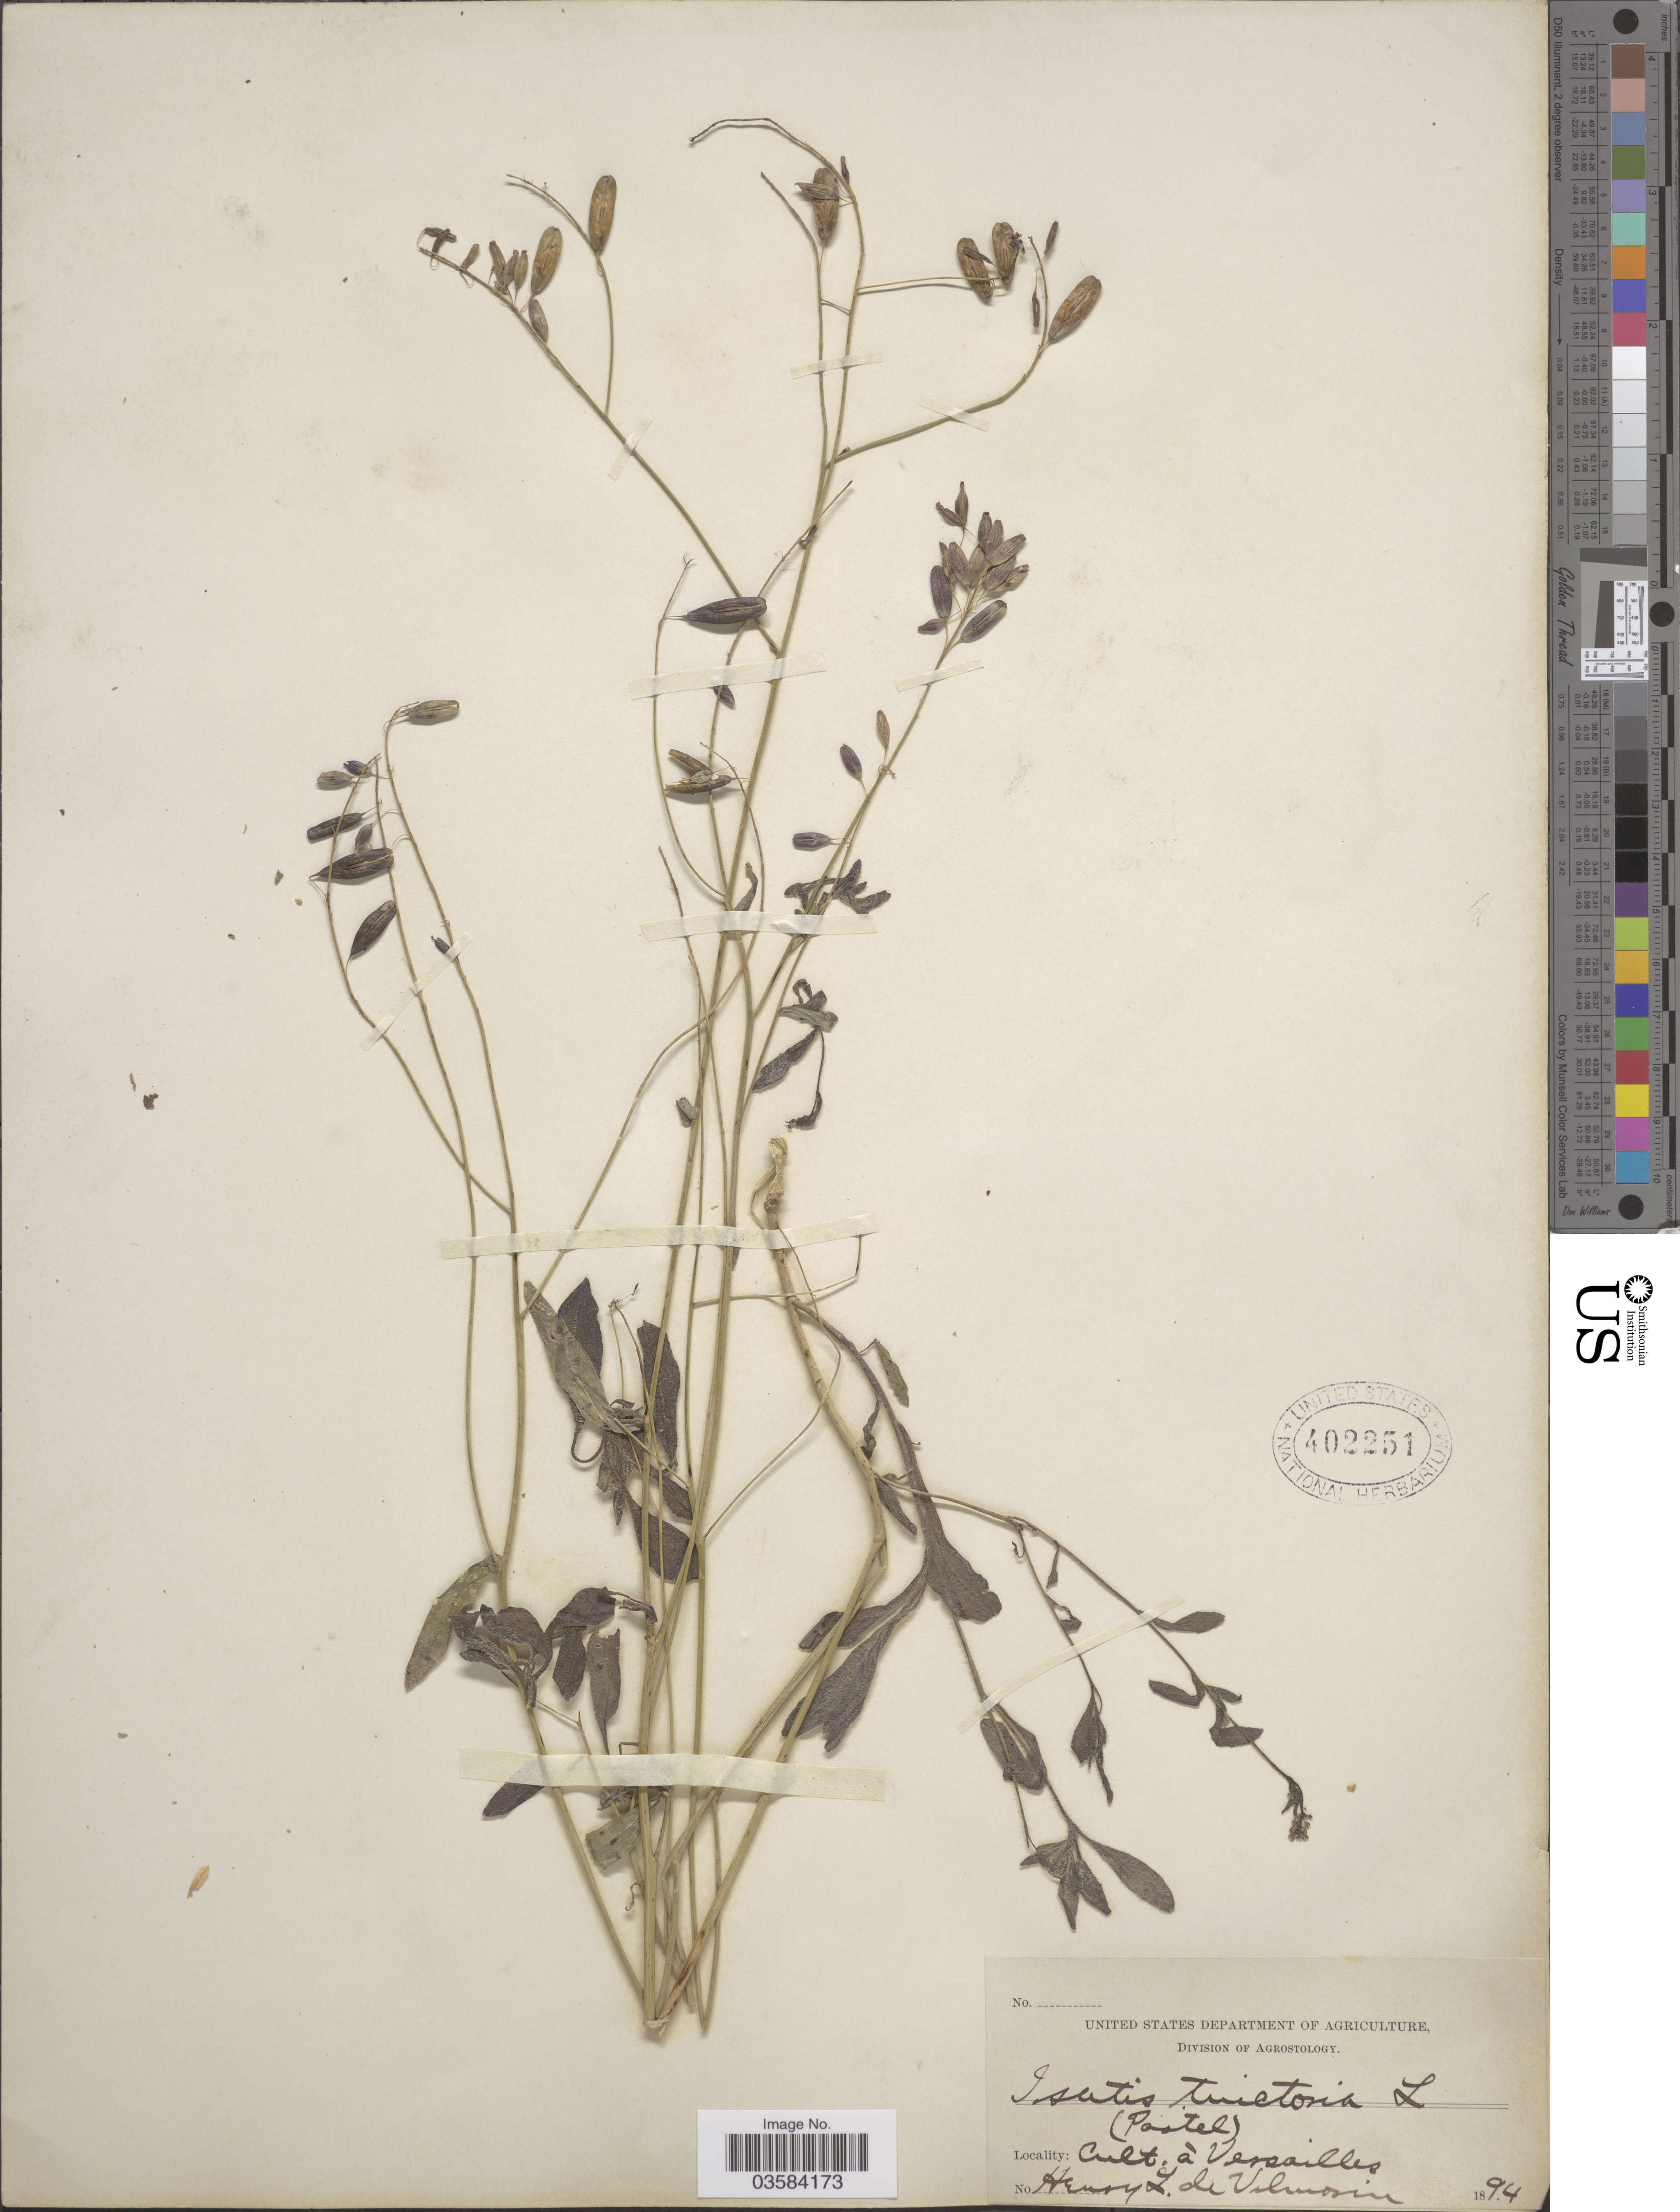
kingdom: Plantae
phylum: Tracheophyta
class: Magnoliopsida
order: Brassicales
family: Brassicaceae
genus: Isatis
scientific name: Isatis tinctoria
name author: L.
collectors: H. De Vilmosin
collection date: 1894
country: France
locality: À Versailles.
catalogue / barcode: US 402251